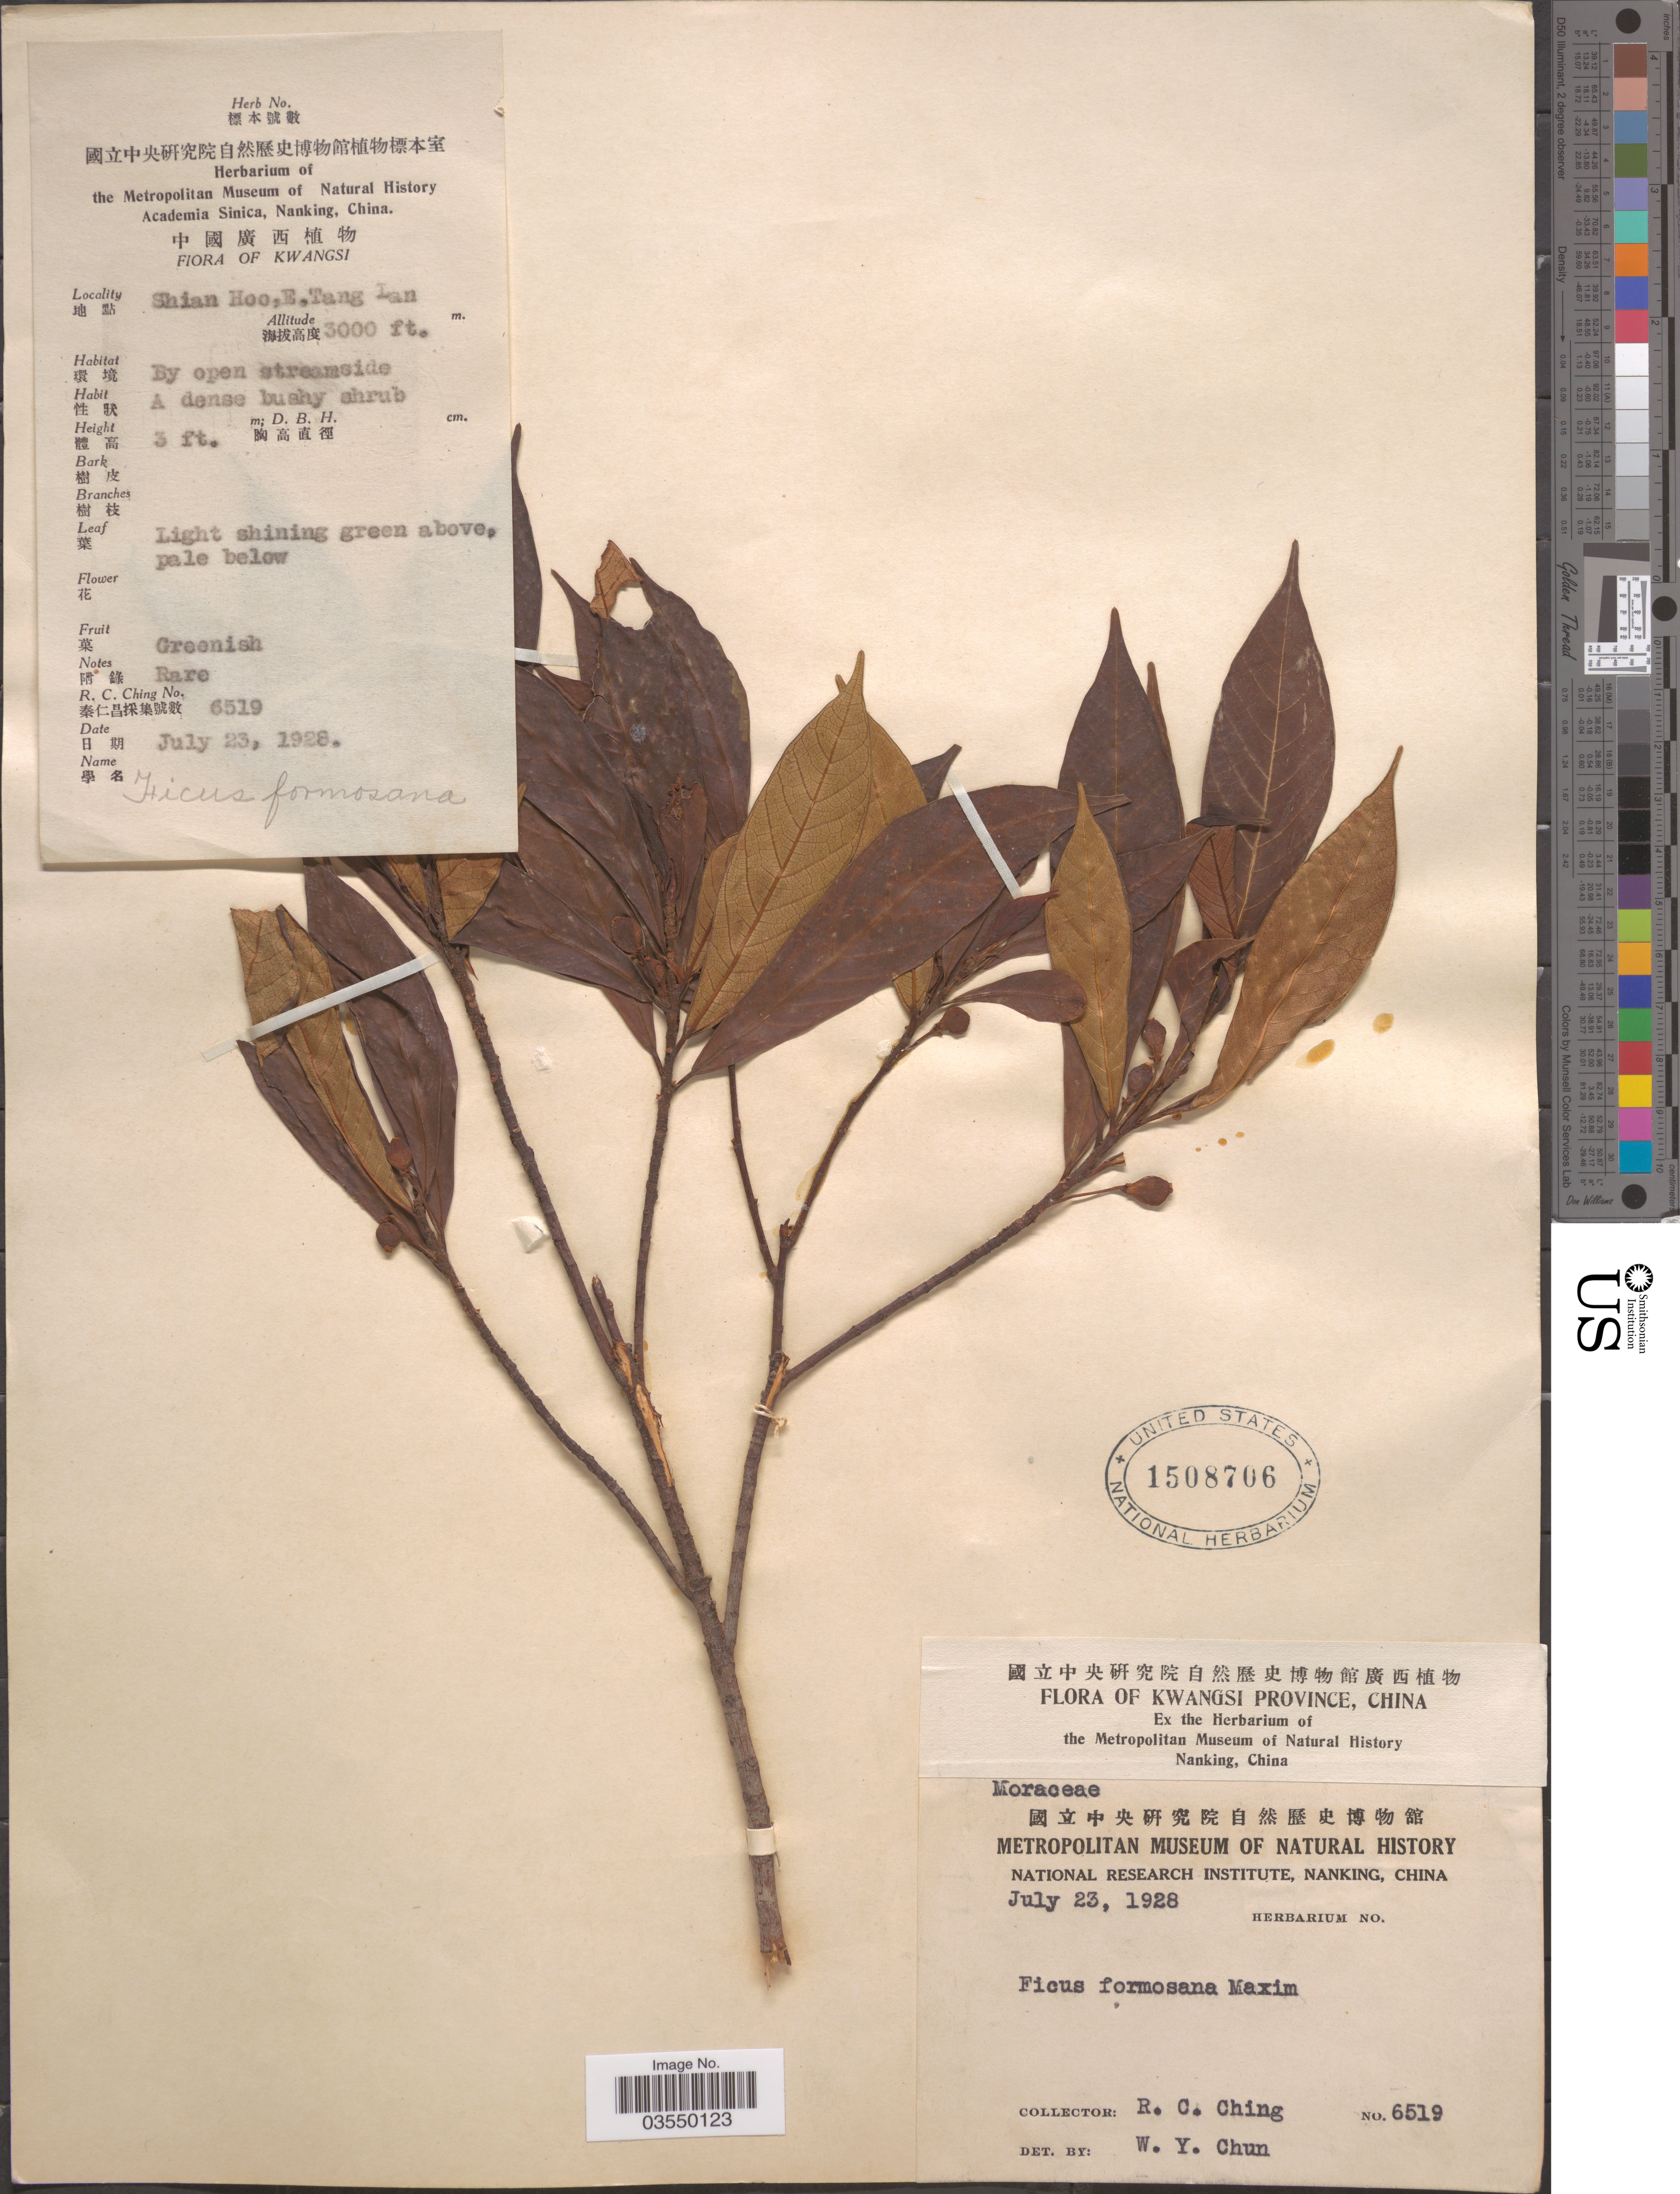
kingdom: Plantae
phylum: Tracheophyta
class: Magnoliopsida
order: Rosales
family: Moraceae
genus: Ficus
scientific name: Ficus formosana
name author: Maxim.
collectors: R. C. Ching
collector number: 6519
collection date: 1928-07-23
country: China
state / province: Guangxi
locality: Kwangsi Province. Shian Hoo, E. Tang Lan.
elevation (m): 914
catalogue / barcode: US 1508706